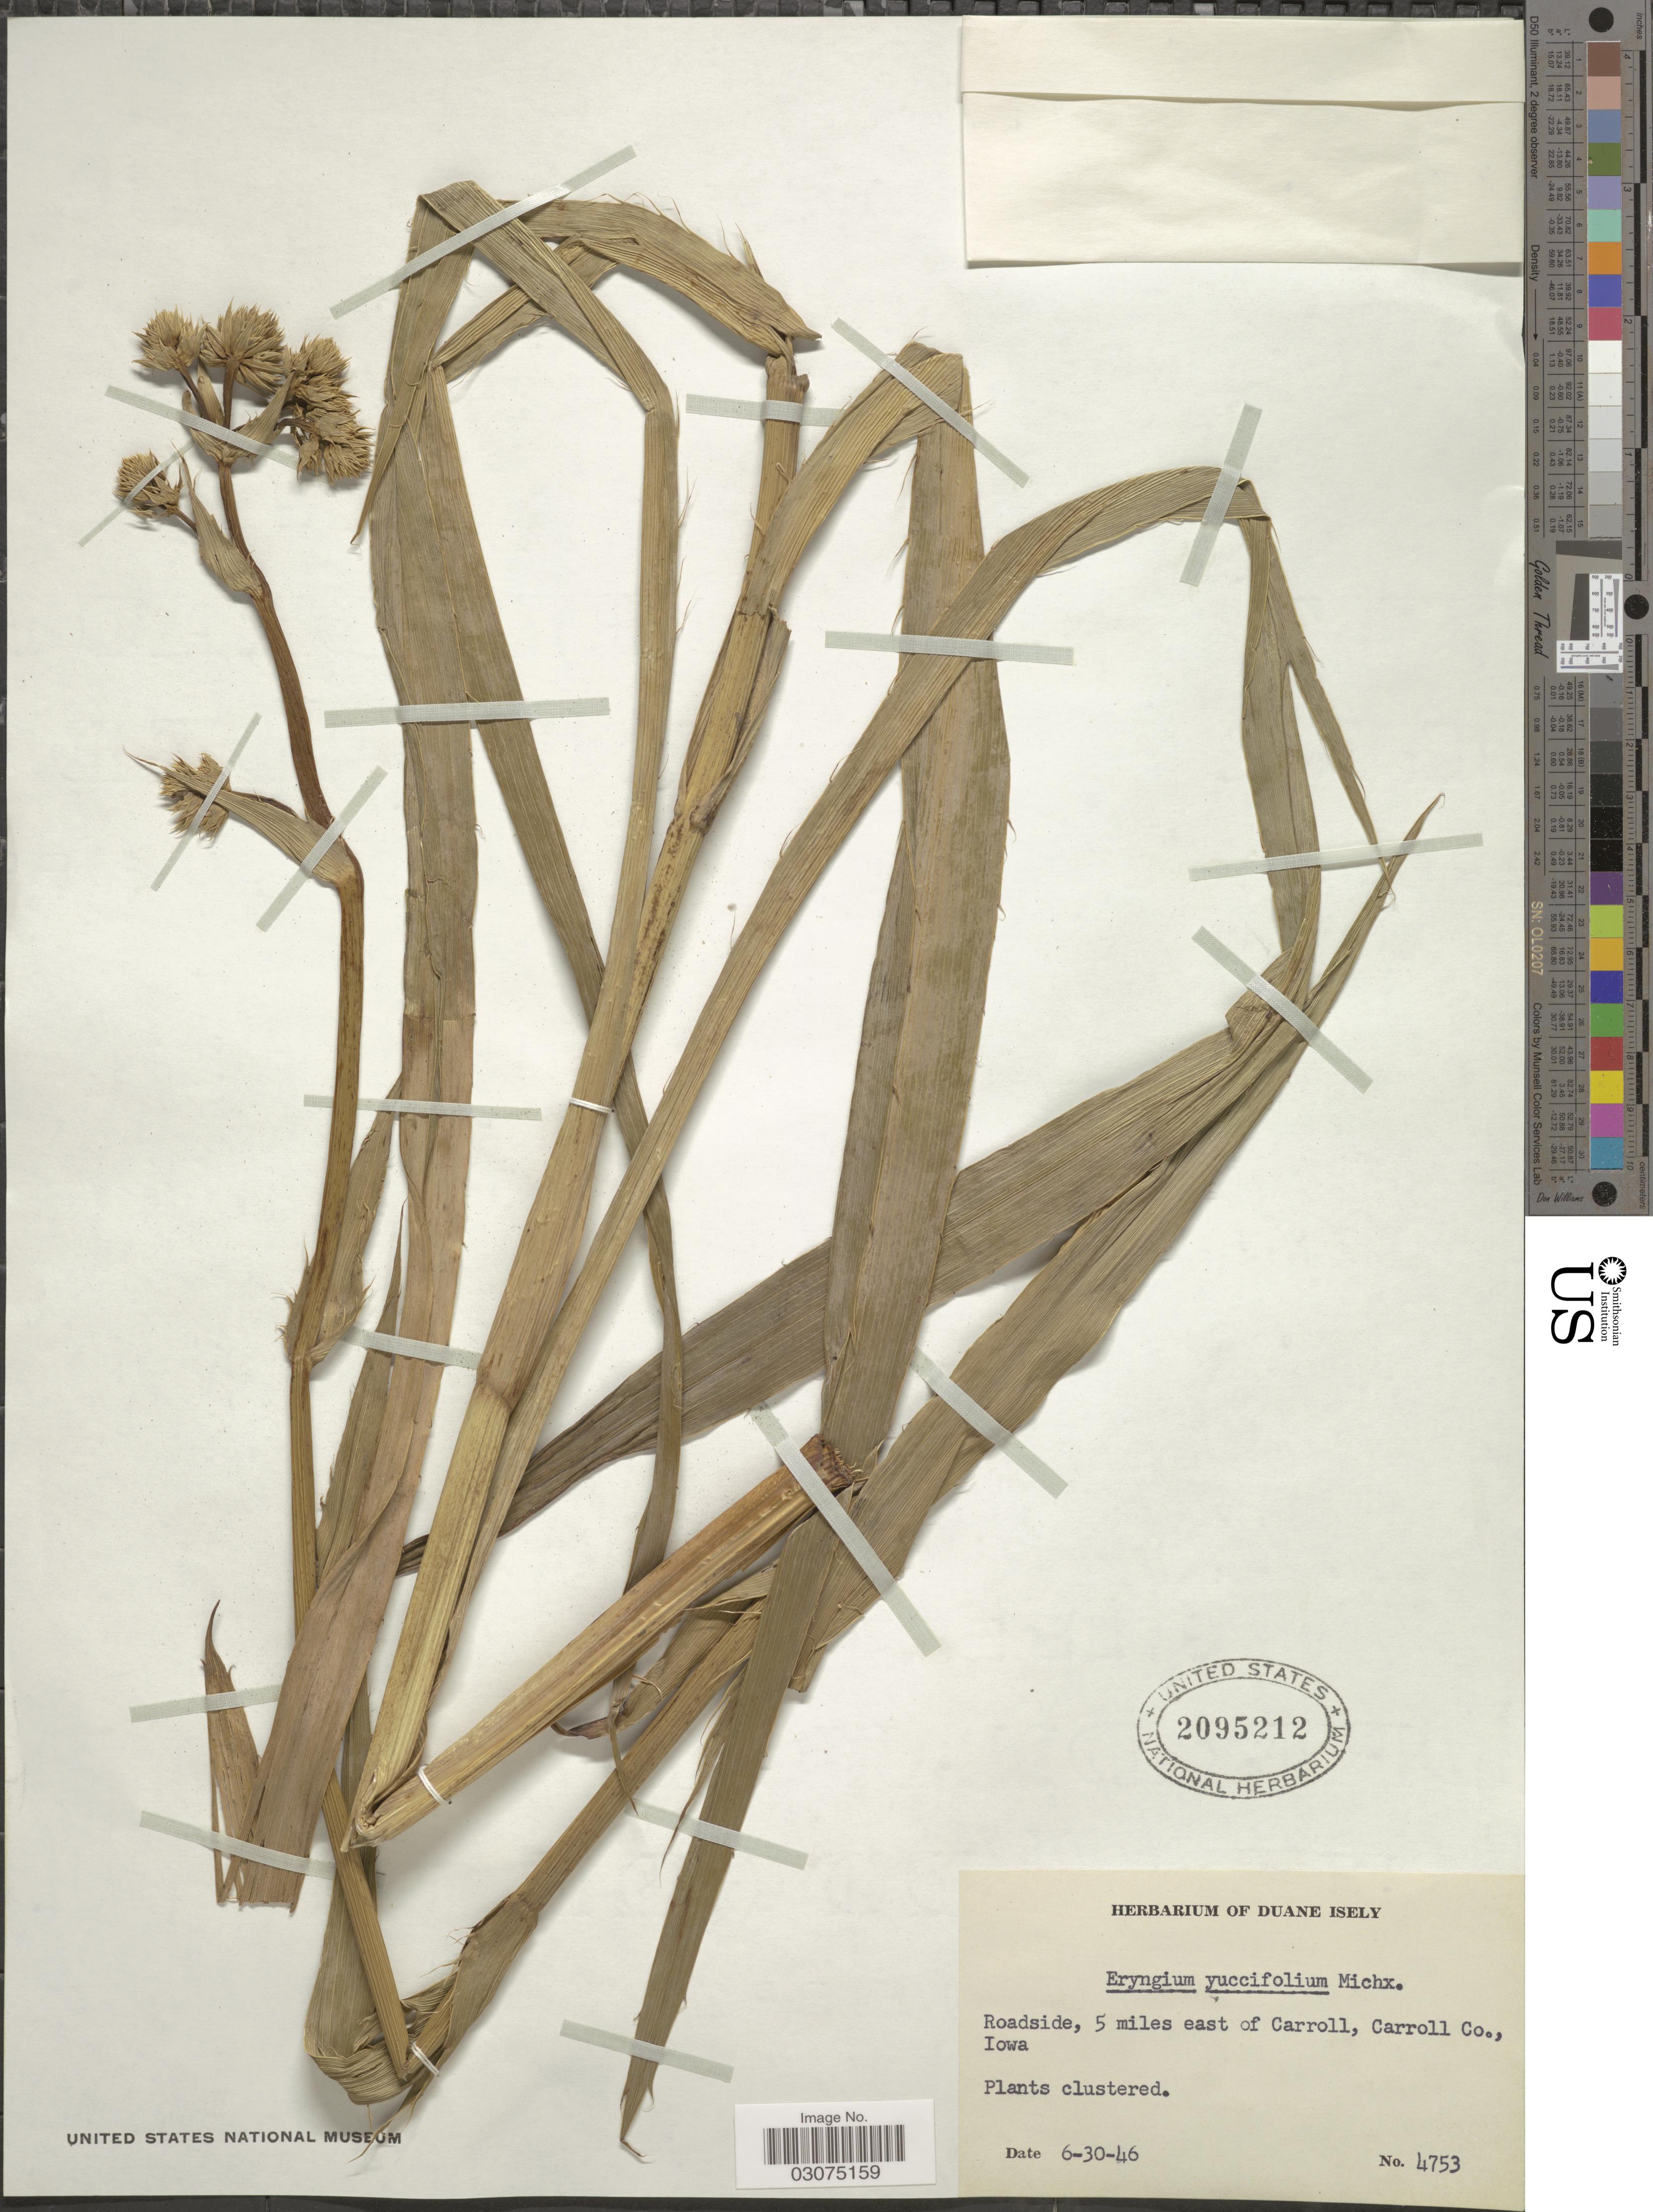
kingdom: Plantae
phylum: Tracheophyta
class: Magnoliopsida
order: Apiales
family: Apiaceae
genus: Eryngium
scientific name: Eryngium yuccifolium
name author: Michx.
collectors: ex. herb. Duane Isely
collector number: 4753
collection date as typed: Transcribed d/m/y: 30/6/46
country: United States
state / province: Iowa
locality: Roadside, 5 miles east of Carroll, Carroll Co.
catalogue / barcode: US 2095212